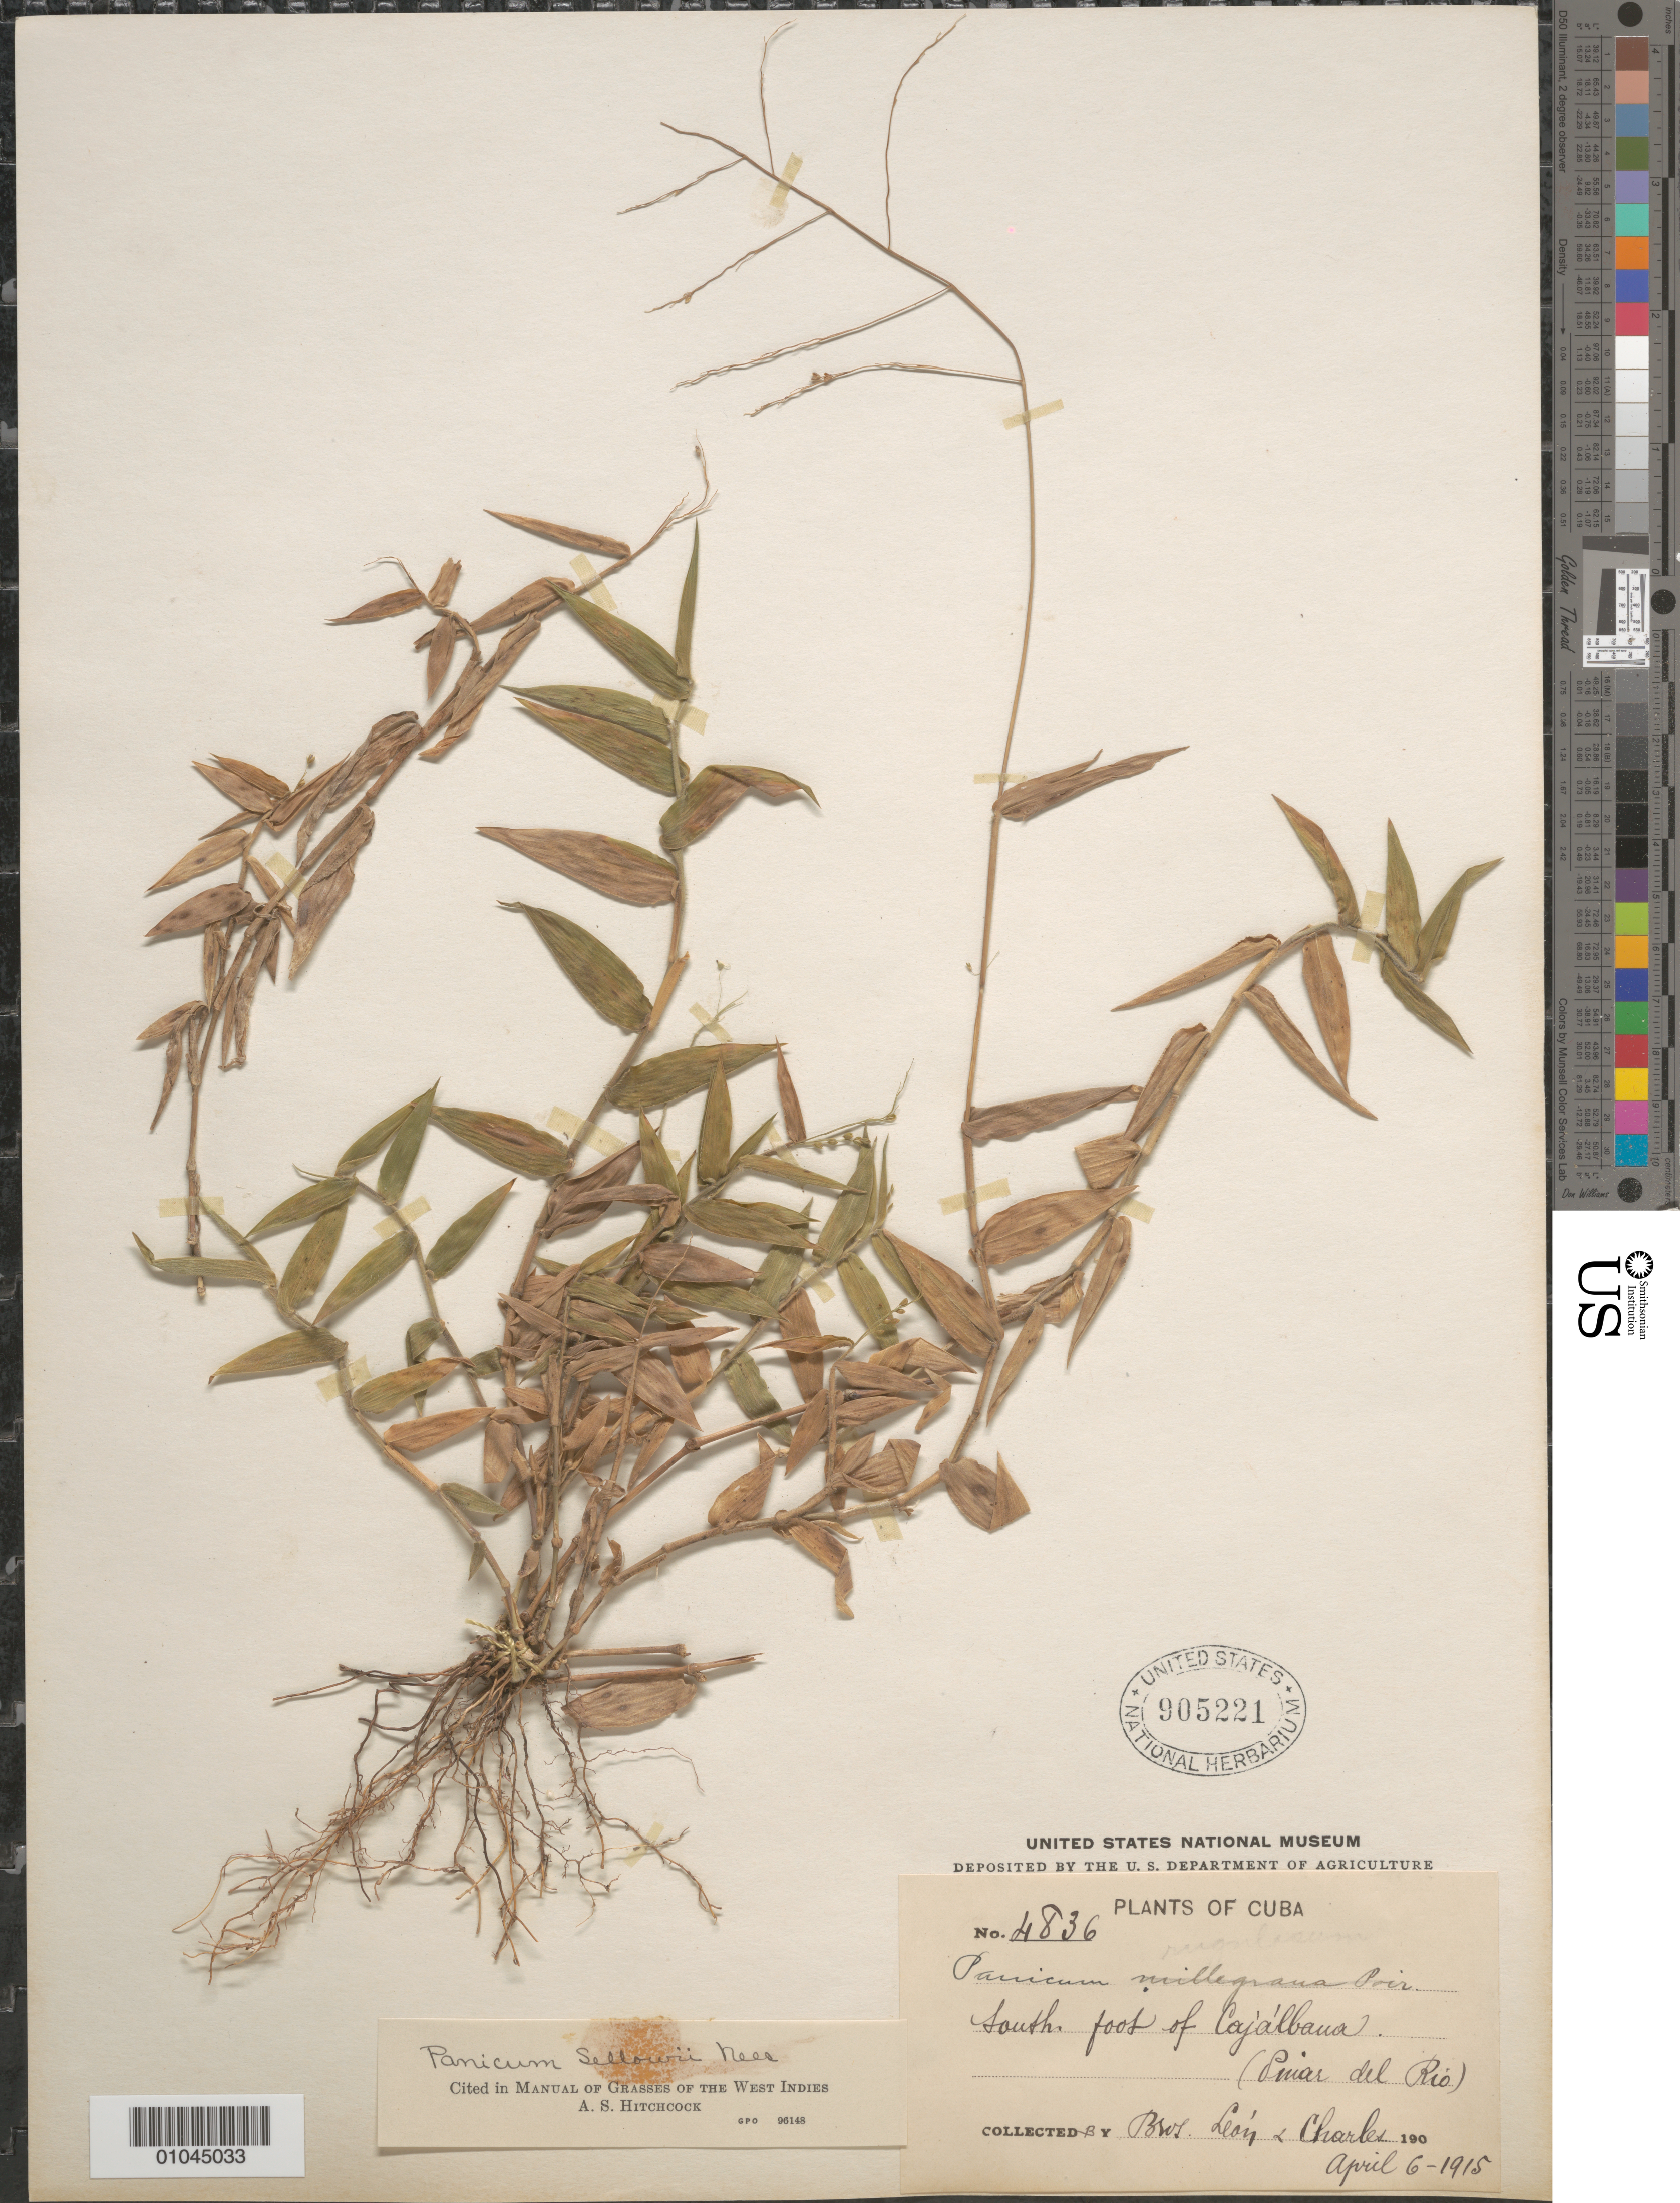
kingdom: Plantae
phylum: Tracheophyta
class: Liliopsida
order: Poales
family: Poaceae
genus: Panicum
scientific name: Panicum sellowii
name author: Nees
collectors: Bro. León & B. Charles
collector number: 4836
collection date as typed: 06 Apr 1915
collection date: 1915-04-06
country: Cuba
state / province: Pinar del Rio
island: Cuba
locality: South foot of Cajalbana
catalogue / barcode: US 905221